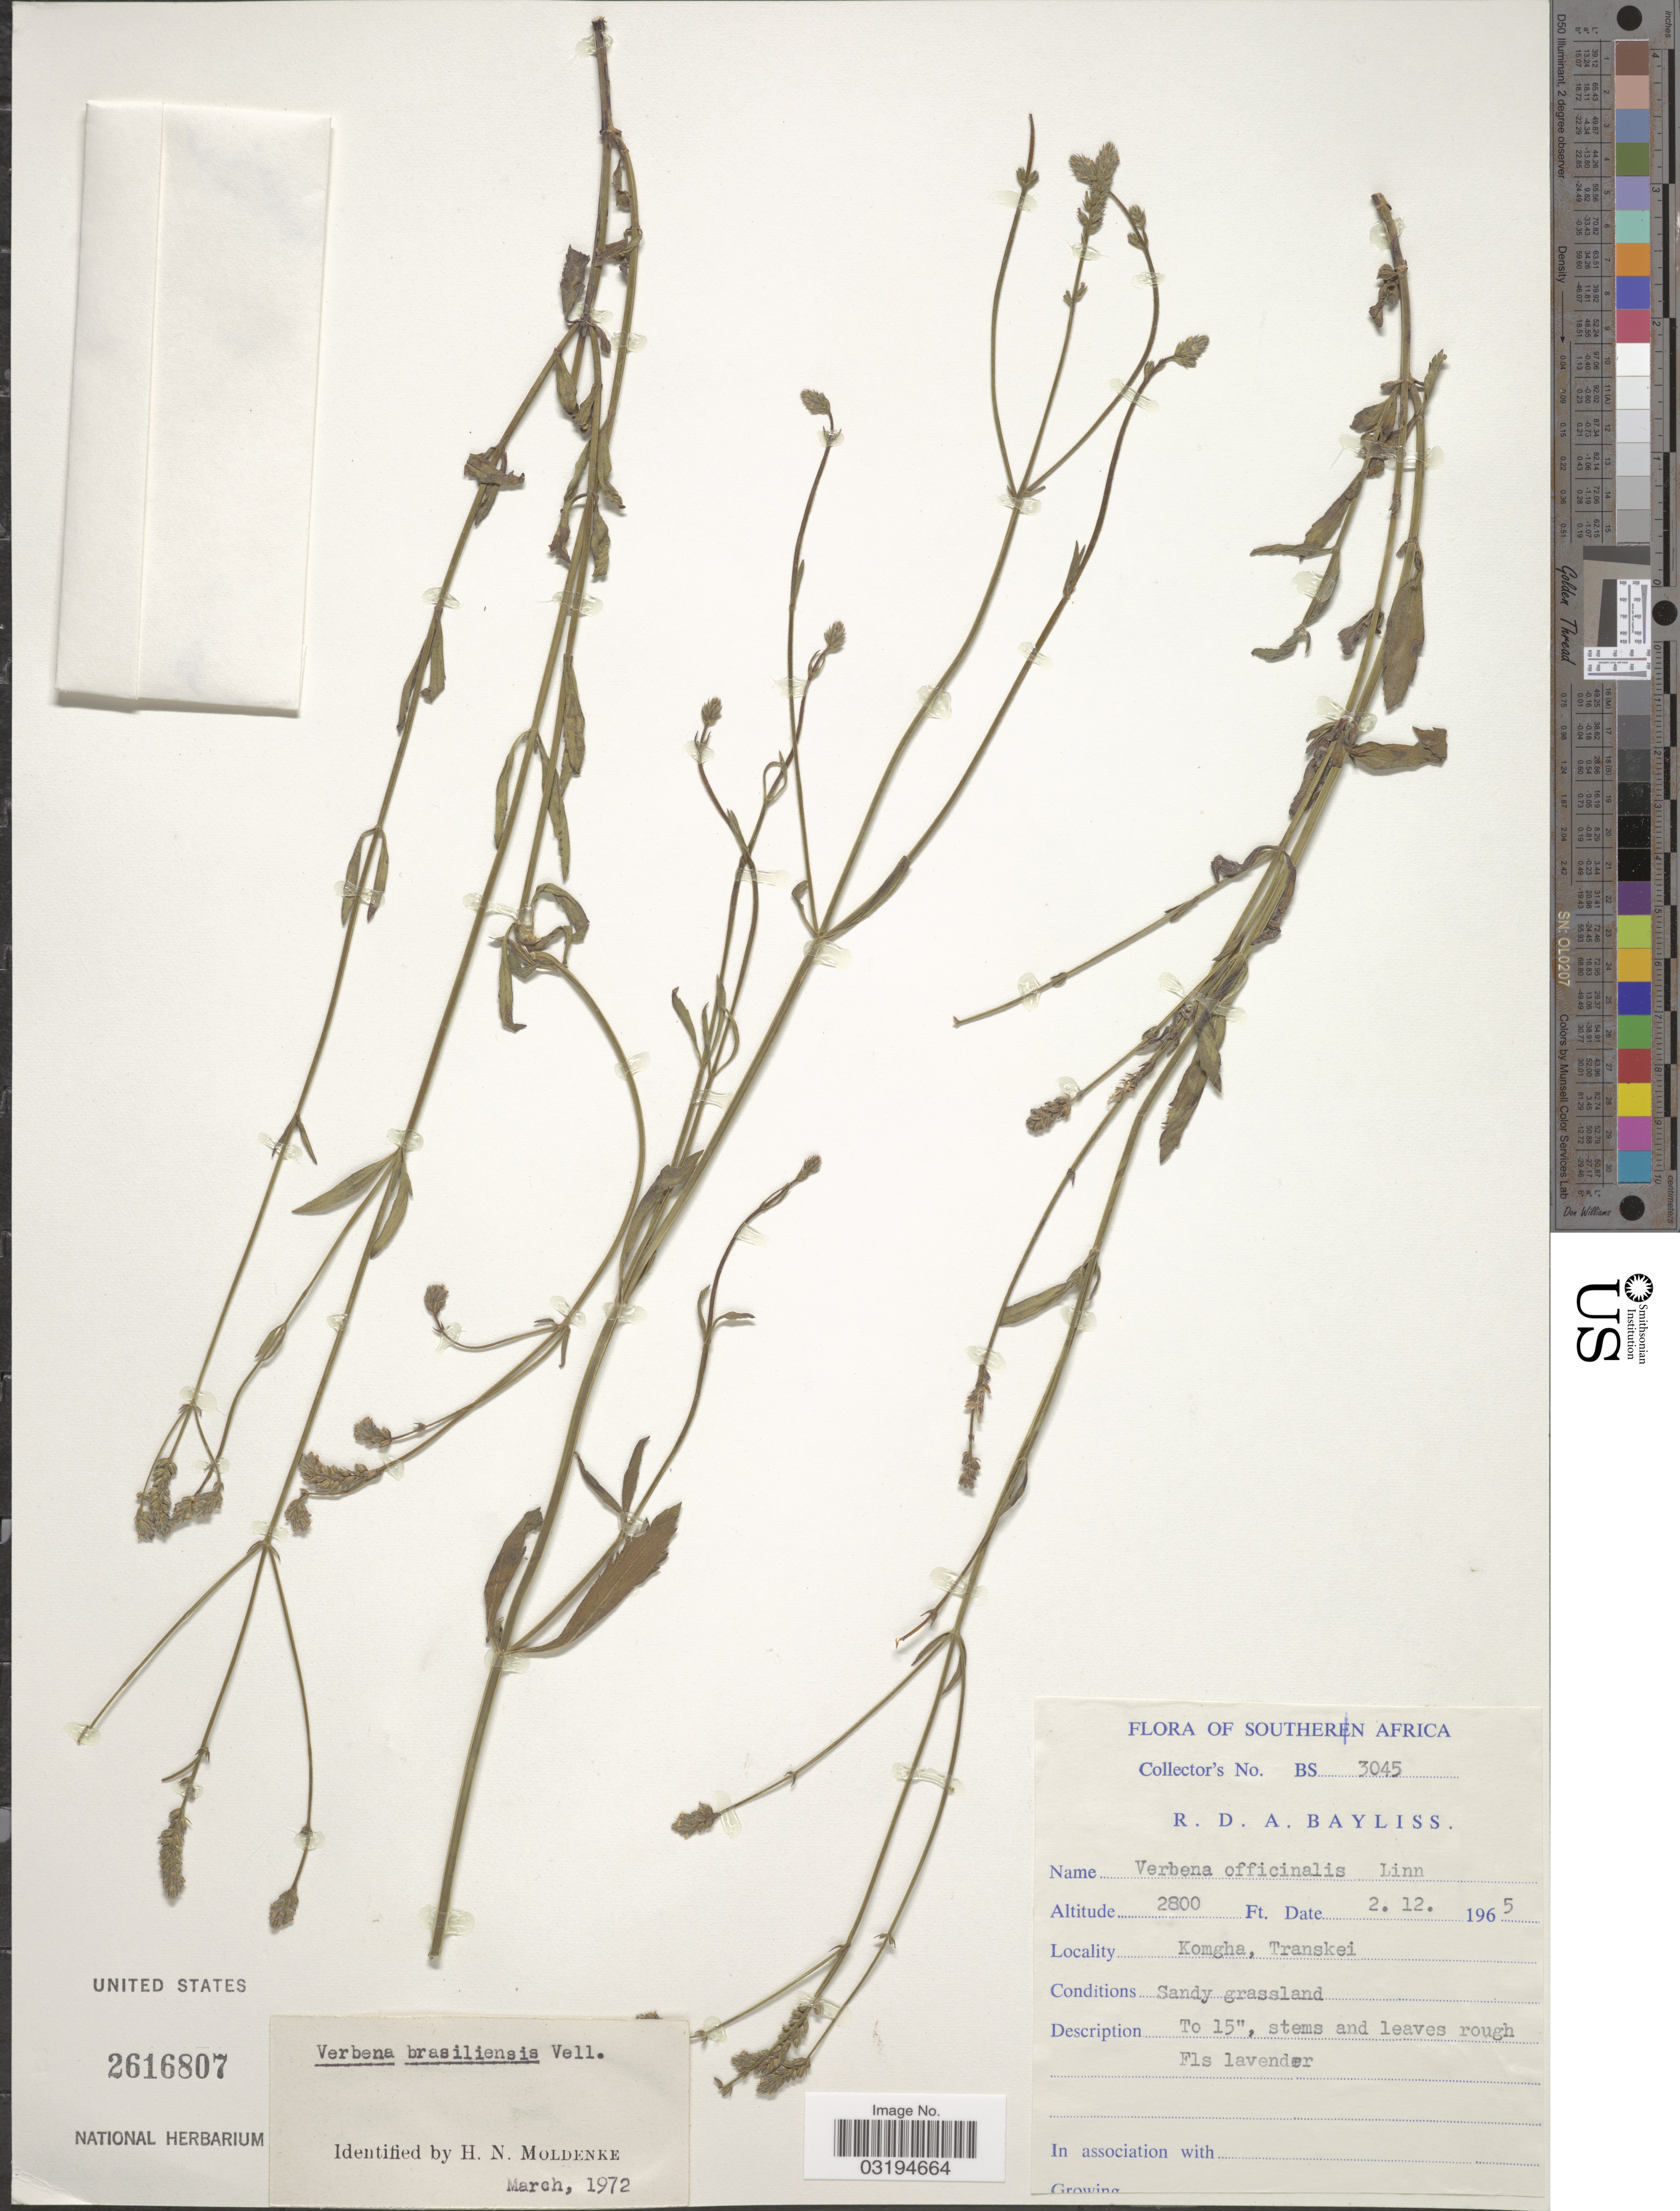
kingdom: Plantae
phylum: Tracheophyta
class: Magnoliopsida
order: Lamiales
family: Verbenaceae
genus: Verbena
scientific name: Verbena brasiliensis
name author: Vell.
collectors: R. Bayliss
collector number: BS 3045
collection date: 1965-12-02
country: South Africa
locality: Southern Africa. Komgha, Transkei.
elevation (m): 853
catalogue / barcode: US 2616807